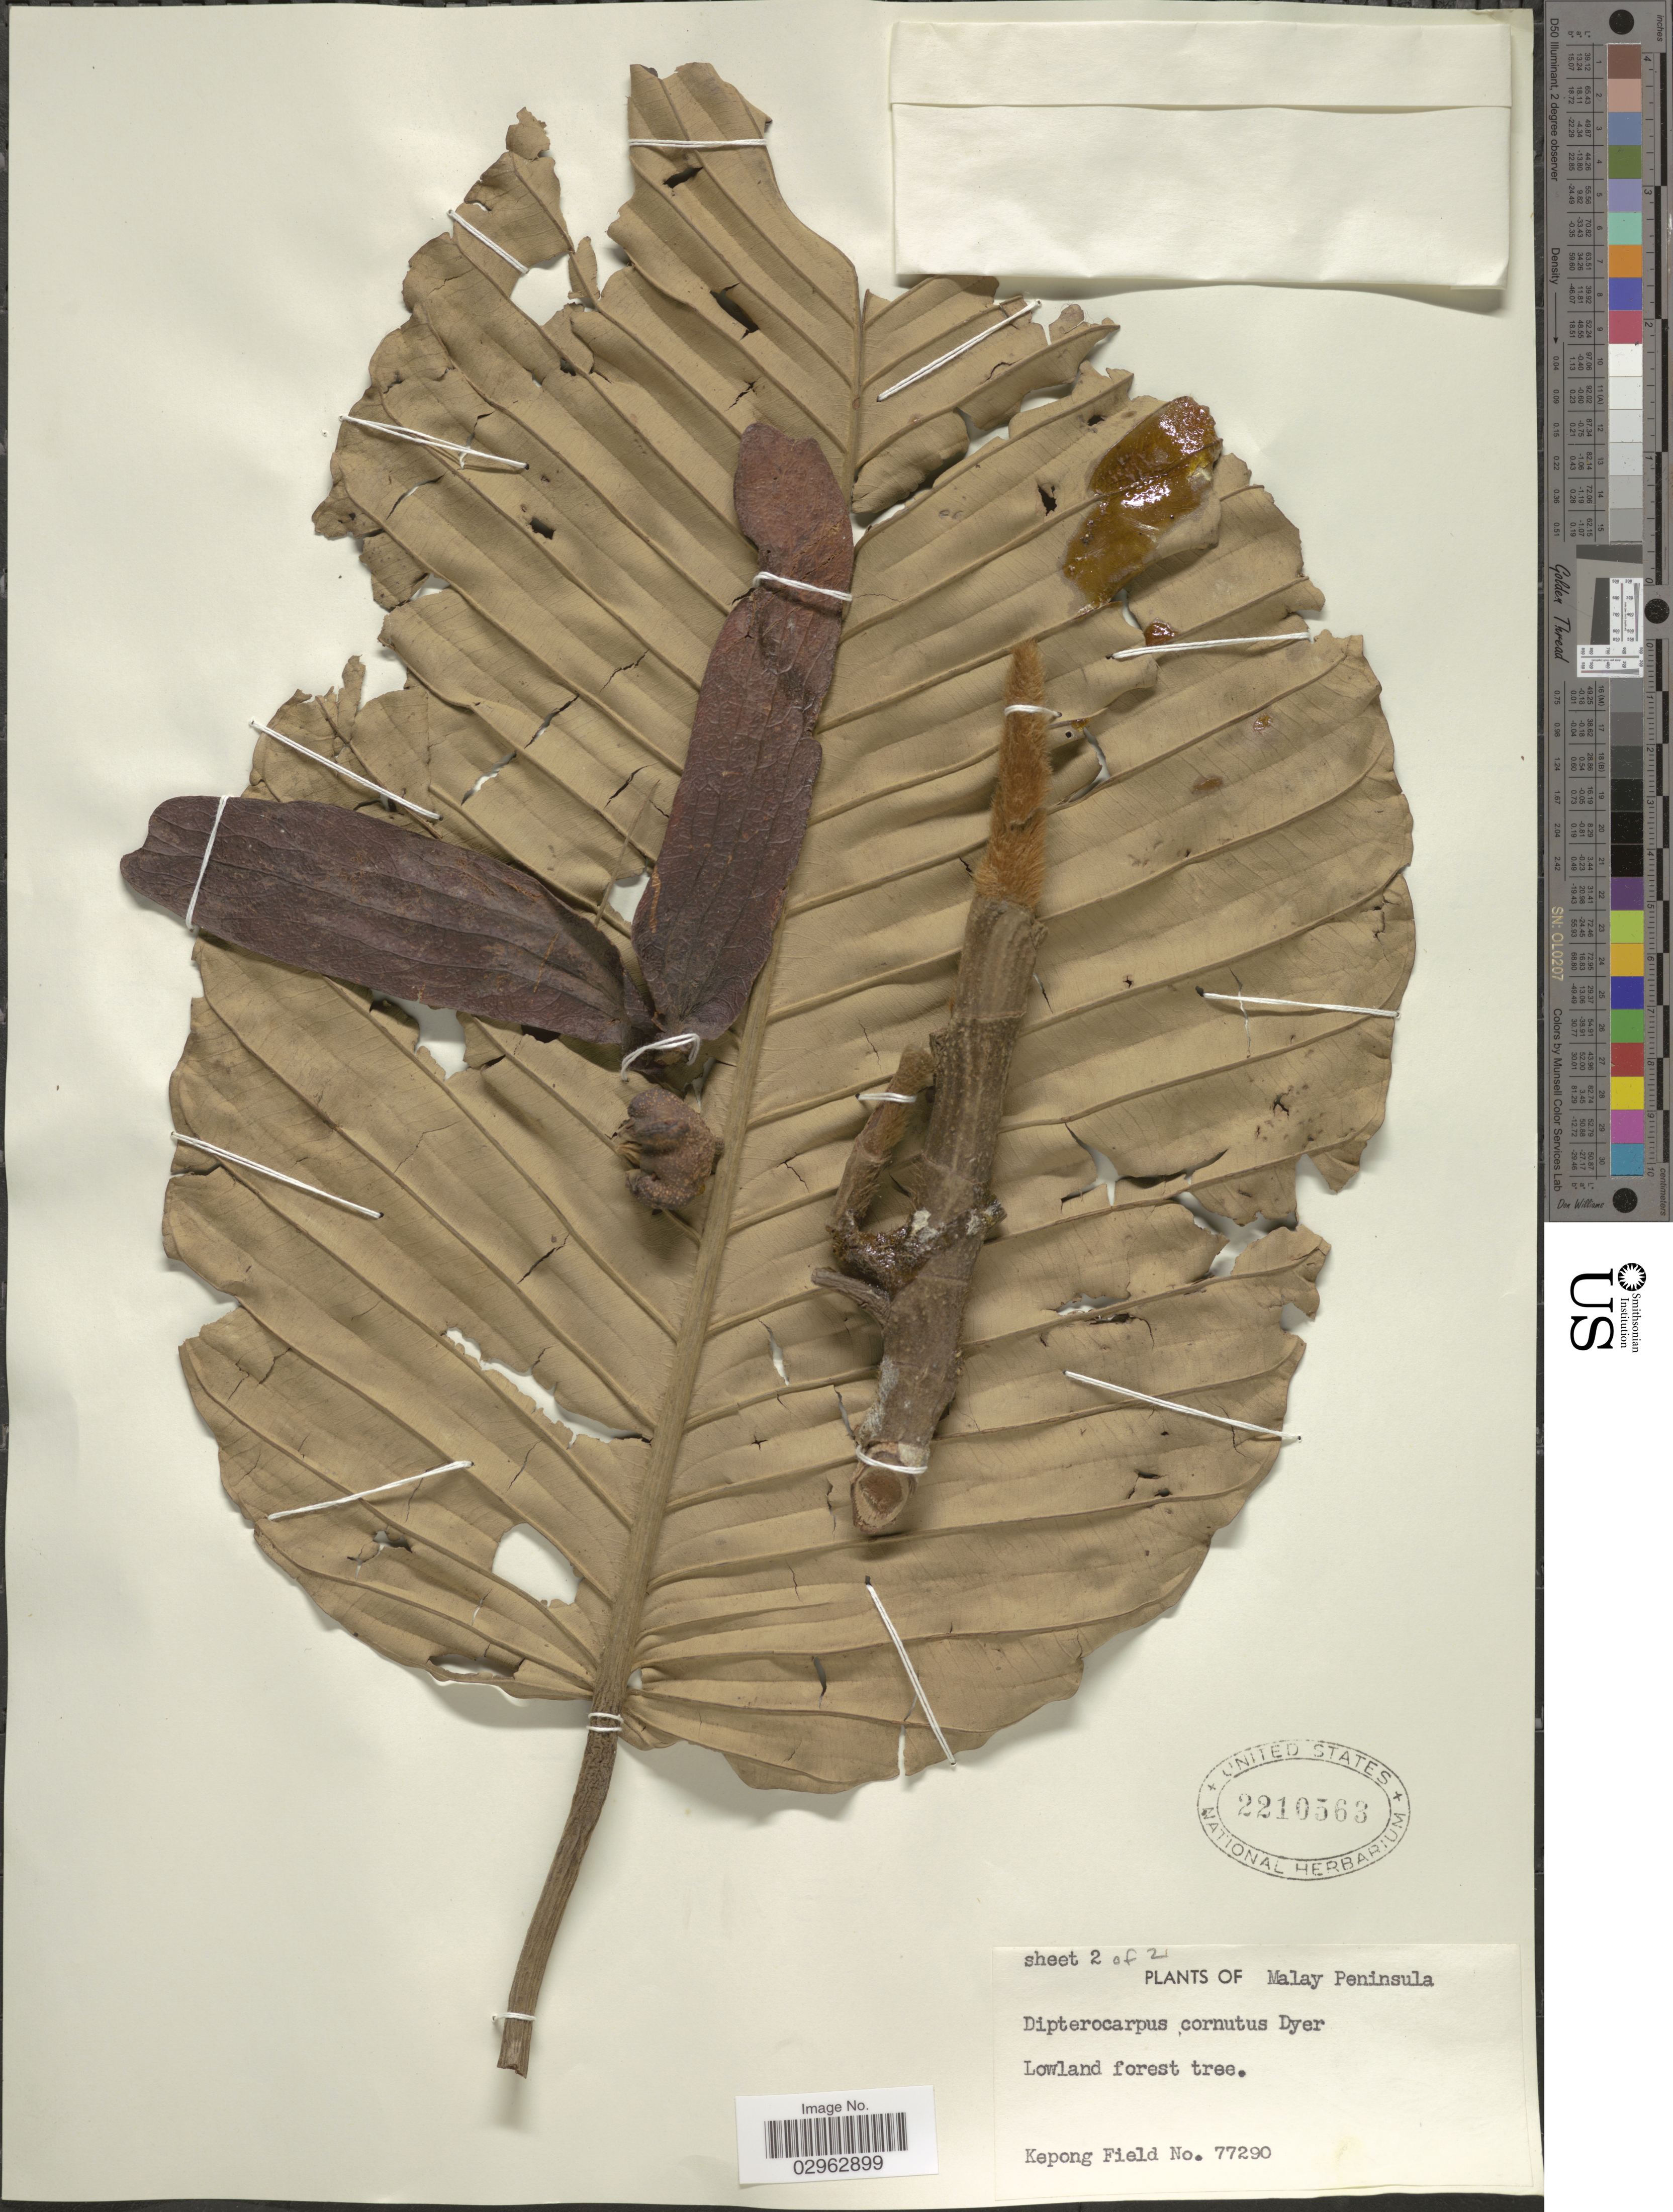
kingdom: Plantae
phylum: Tracheophyta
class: Magnoliopsida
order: Malvales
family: Dipterocarpaceae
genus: Dipterocarpus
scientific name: Dipterocarpus cornutus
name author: Dyer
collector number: Kepong Field 77290 ?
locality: Malay Peninsula.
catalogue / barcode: US 2210563